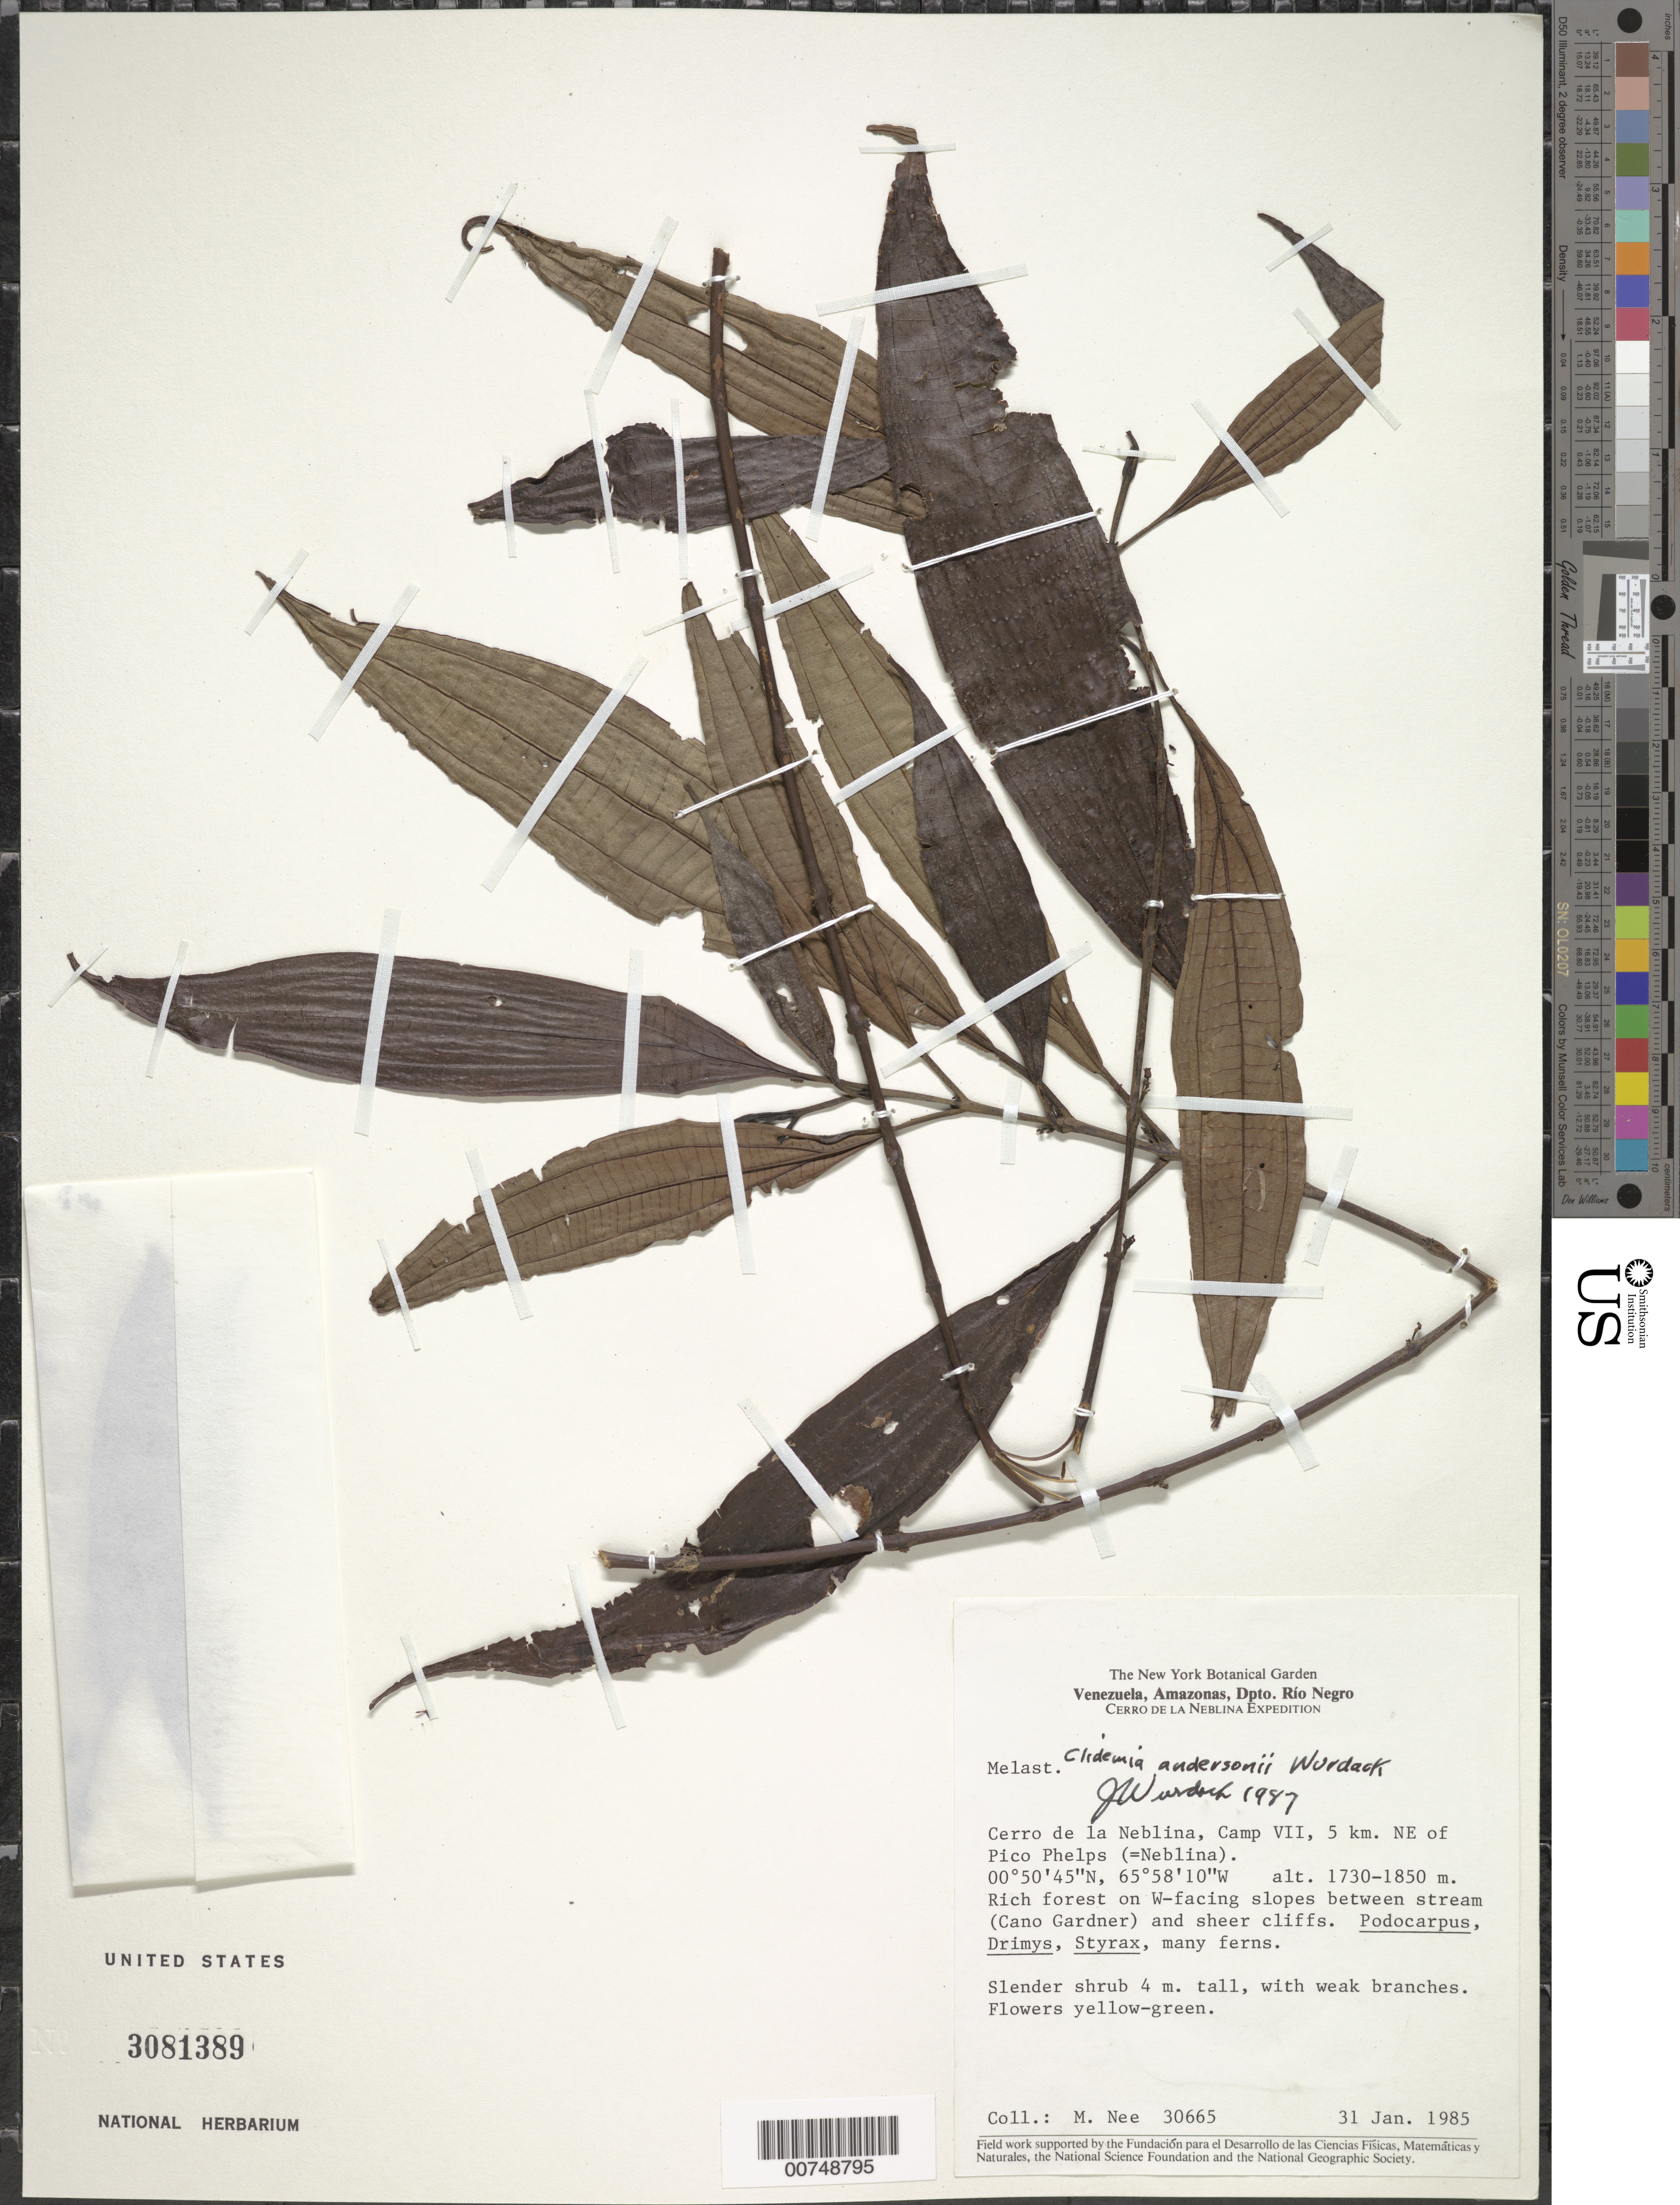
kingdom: Plantae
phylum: Tracheophyta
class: Magnoliopsida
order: Myrtales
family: Melastomataceae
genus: Clidemia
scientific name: Clidemia andersonii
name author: Wurdack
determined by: Wurdack, John J., (US), US (UNITED STATES)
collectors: M. Nee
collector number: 30665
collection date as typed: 31-Jan-85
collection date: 1985-01-31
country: Venezuela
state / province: Amazonas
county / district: Río Negro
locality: Cerro de la Neblina, Camp VII, 5 km NE of Pico Phelps (=Neblina)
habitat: Rich forest on W-facing slopes between stream (Cano Gardner) and sheer cliffs; Podocarpus, Drimys, Styrax, many ferns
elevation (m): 1730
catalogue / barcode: US 3081389